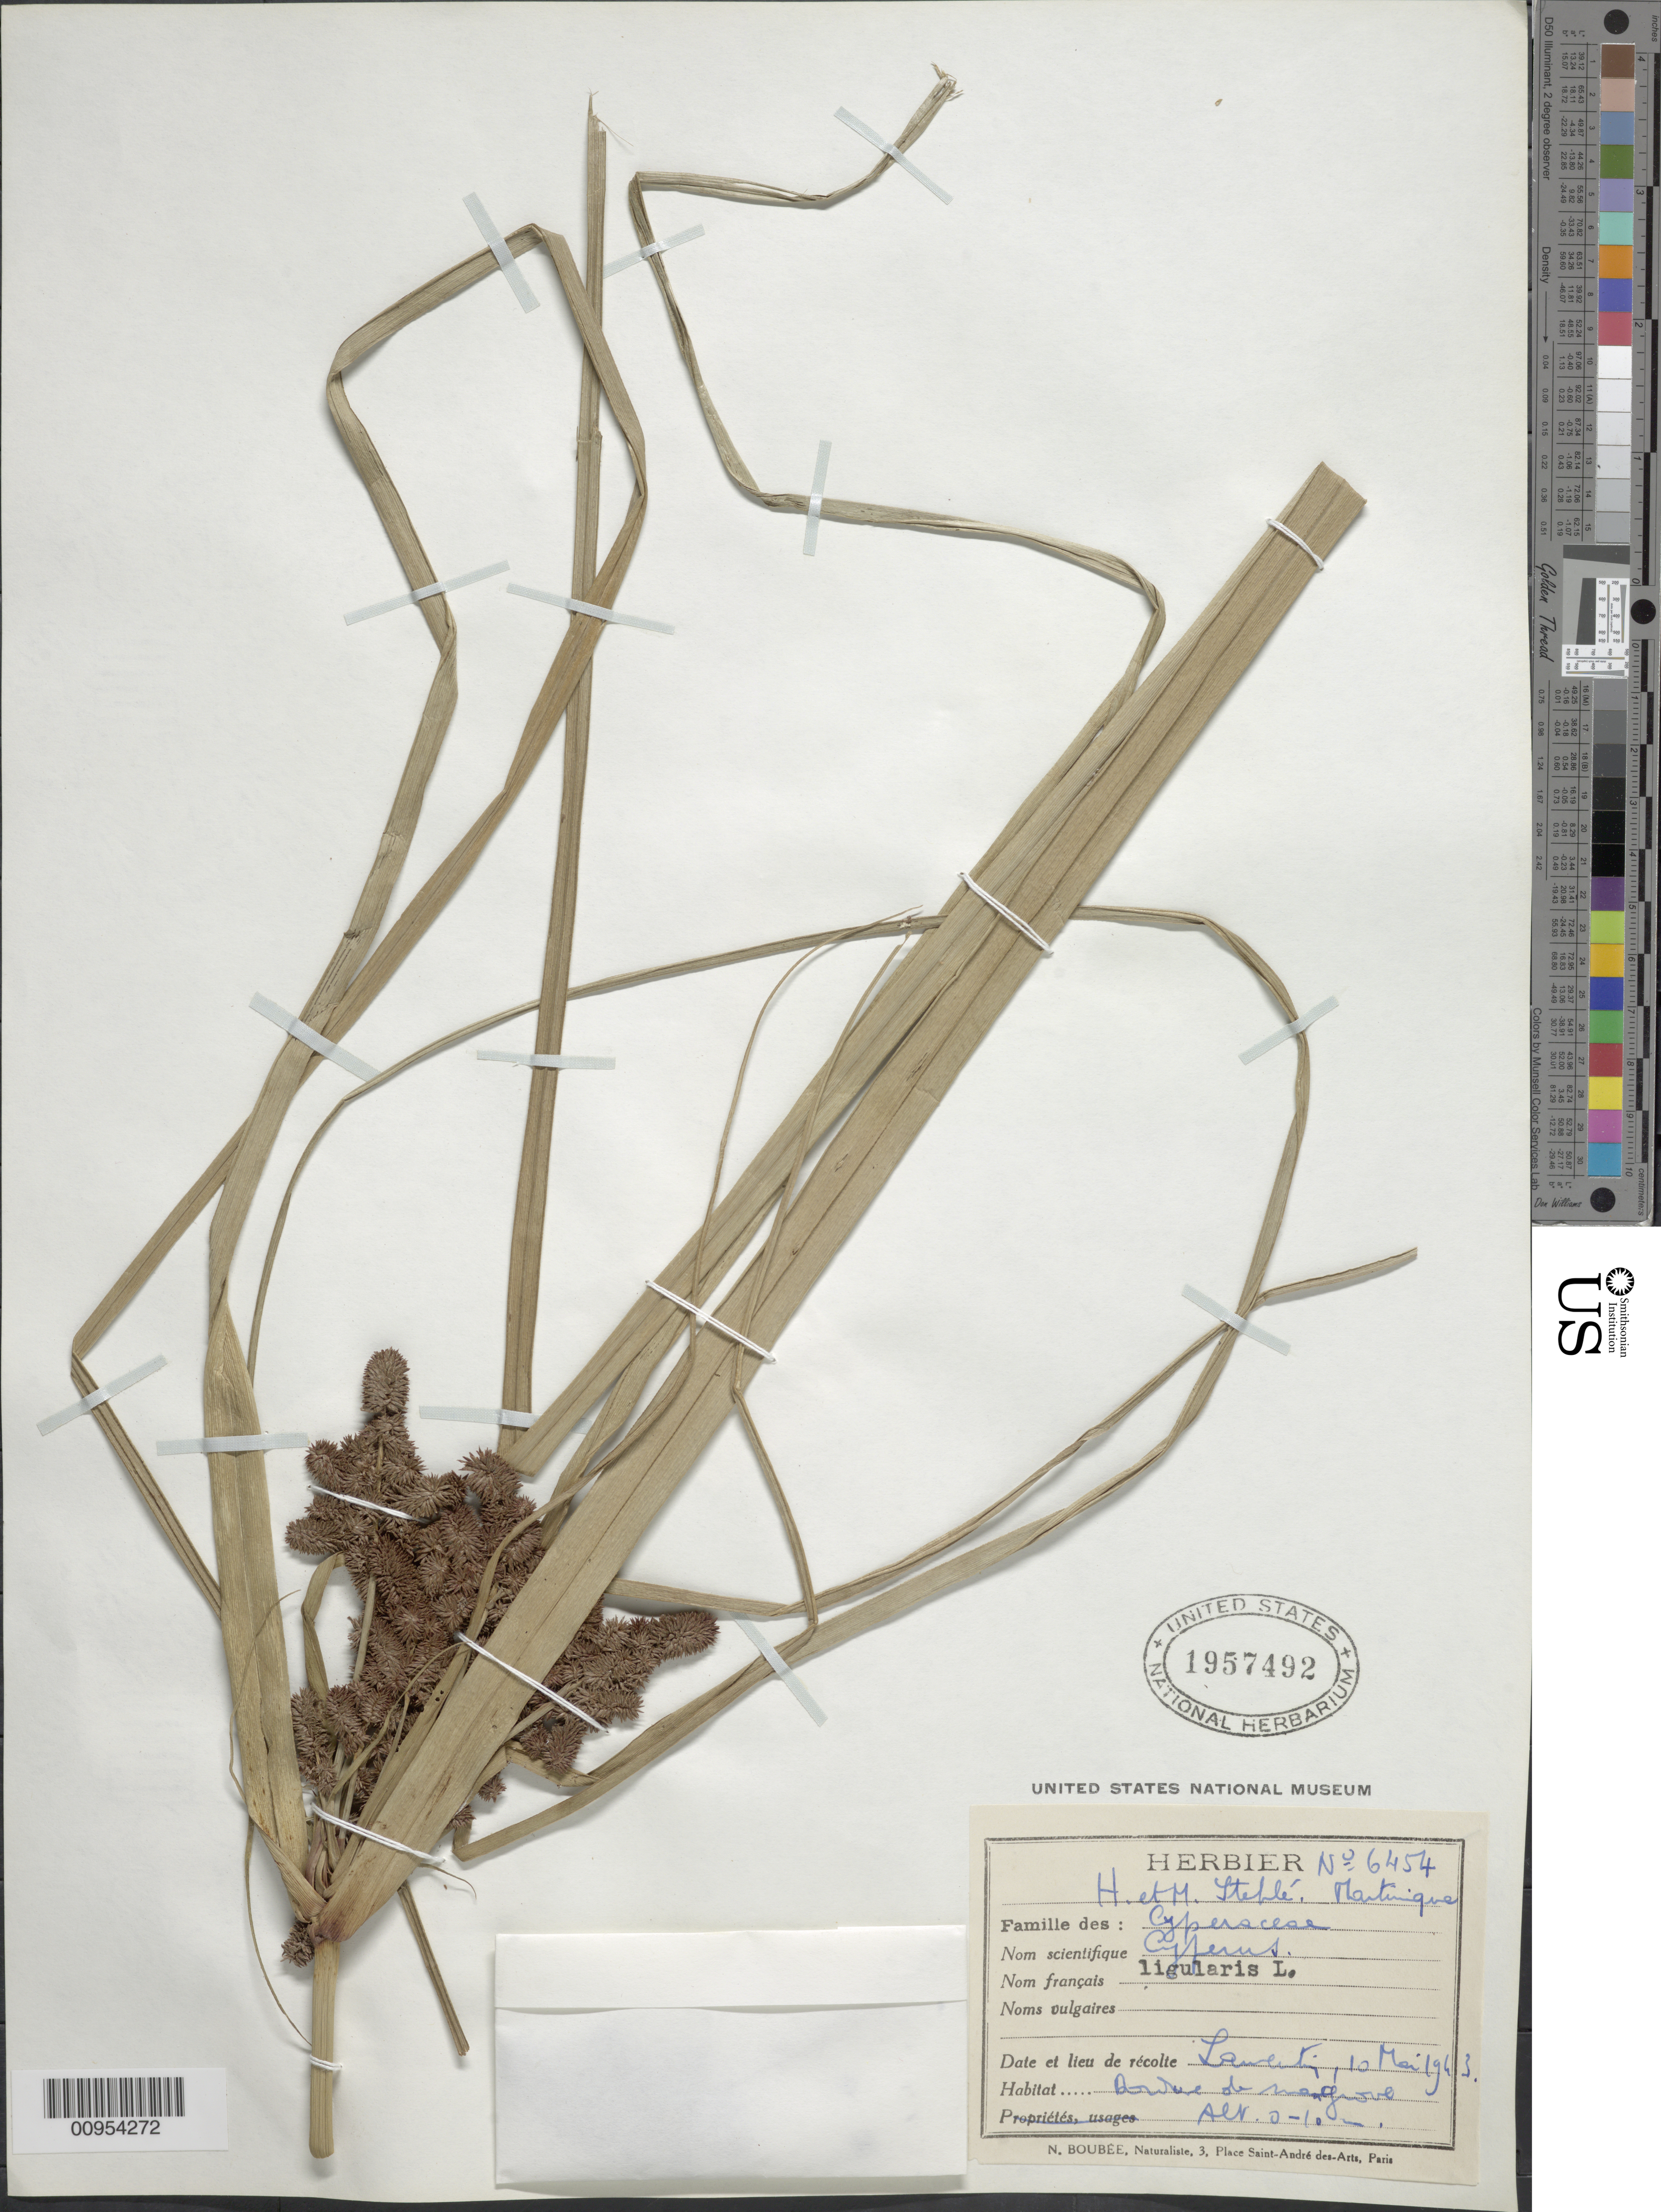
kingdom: Plantae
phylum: Tracheophyta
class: Liliopsida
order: Poales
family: Cyperaceae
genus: Cyperus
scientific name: Cyperus ligularis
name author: L.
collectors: H. Stehlé & M. Stehlé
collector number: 6454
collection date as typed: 10 May 1943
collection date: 1943-05-10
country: Martinique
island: Martinique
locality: Laventin, bord de mangrove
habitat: Bord de mangrove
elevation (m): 0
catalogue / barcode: US 1957492